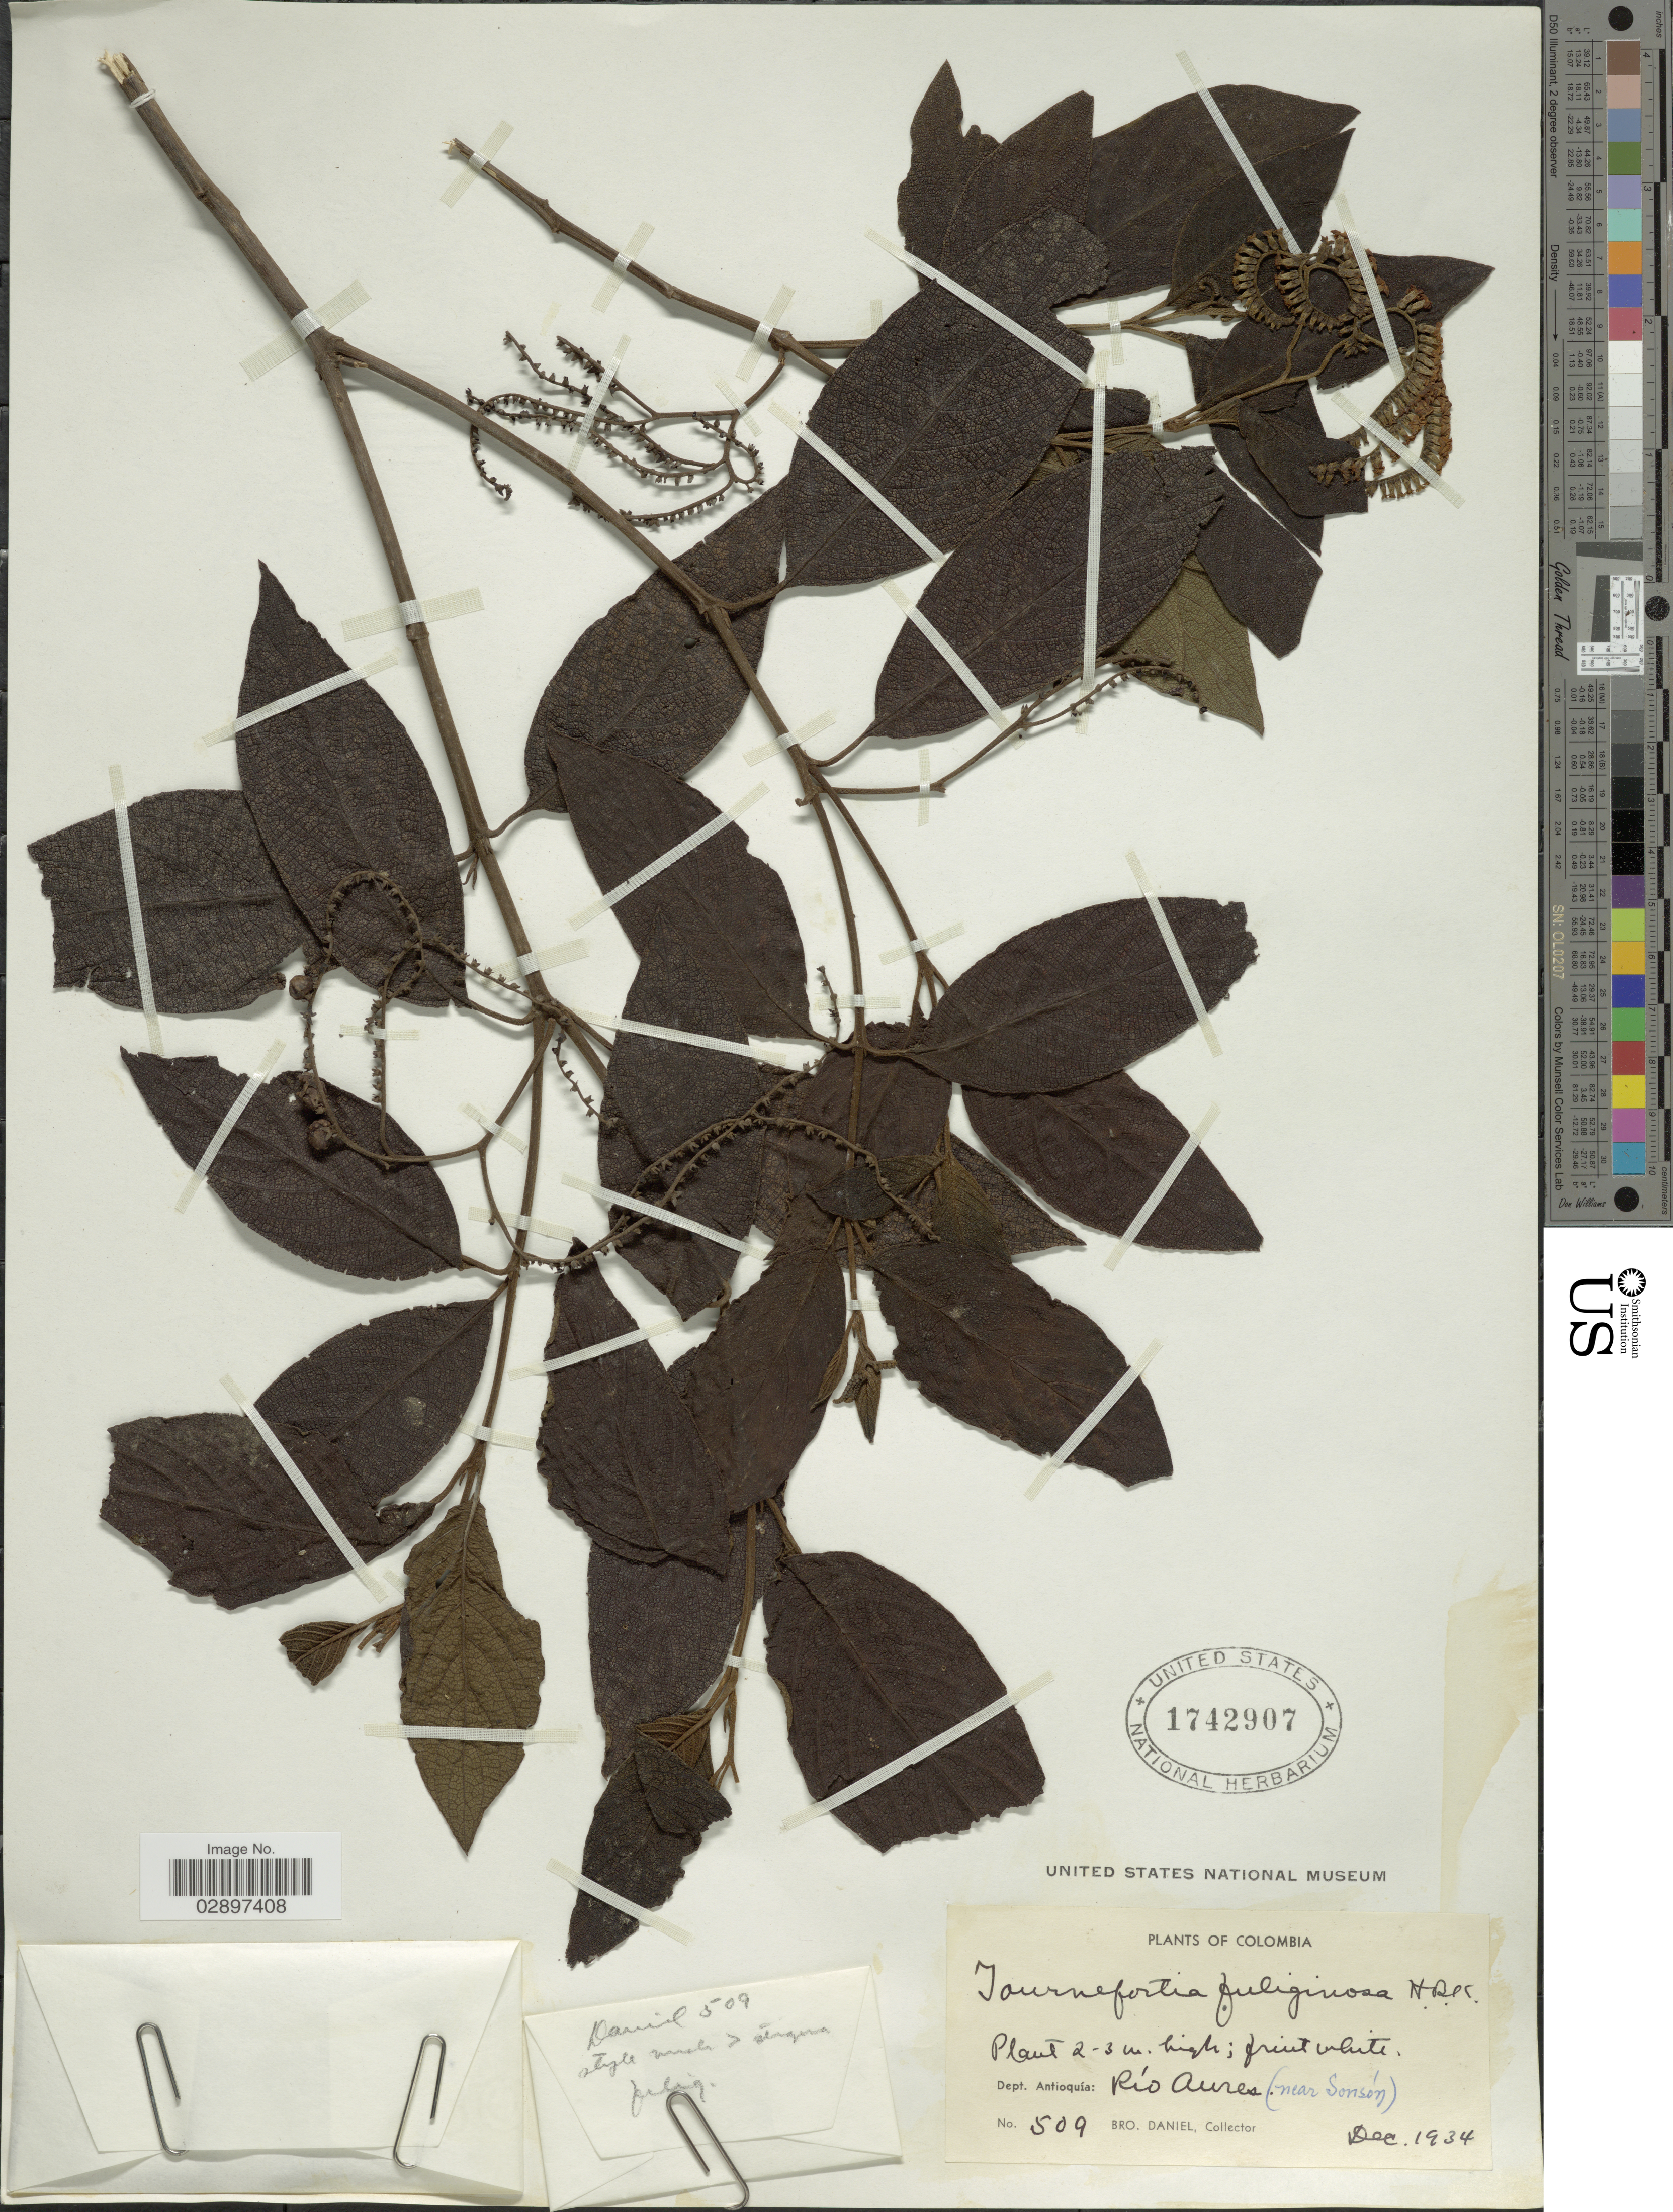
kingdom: Plantae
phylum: Tracheophyta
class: Magnoliopsida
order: Boraginales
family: Heliotropiaceae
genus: Tournefortia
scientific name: Tournefortia polystachya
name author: Ruiz & Pav.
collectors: Bro. Daniel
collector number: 509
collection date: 1934-12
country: Colombia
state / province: Antioquia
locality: Río Aures (near Sonsón).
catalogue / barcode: US 1742907